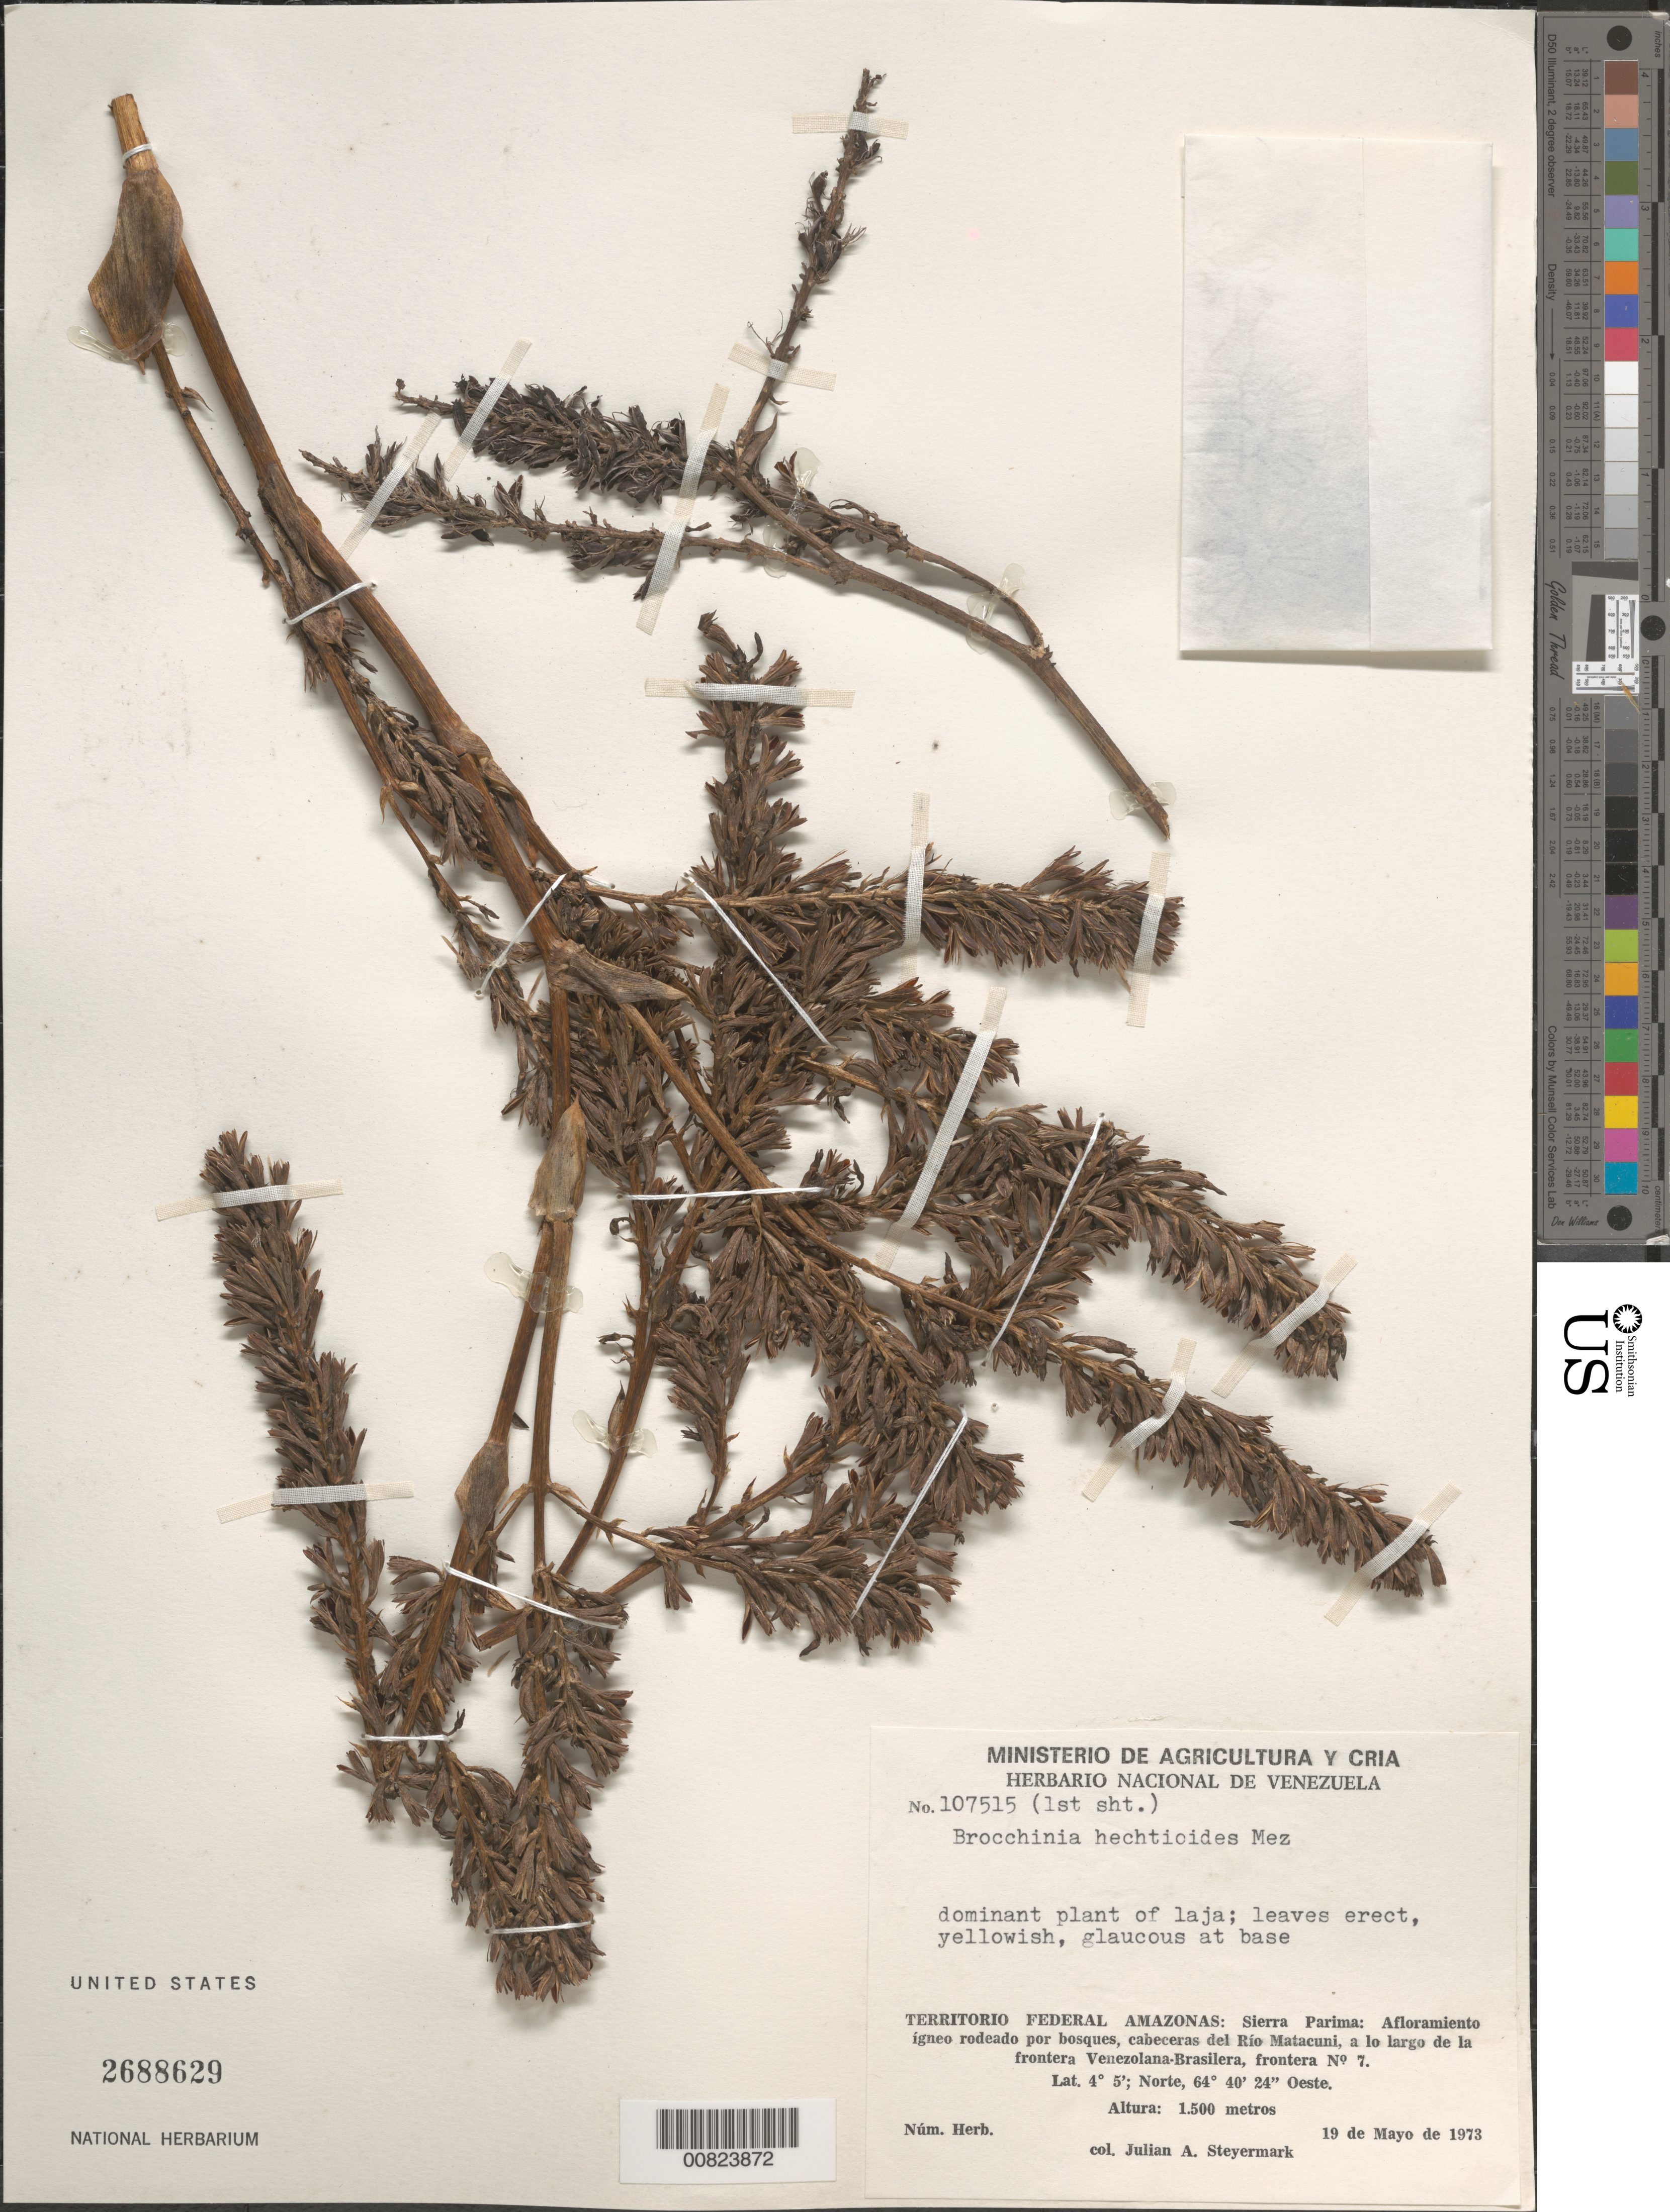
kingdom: Plantae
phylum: Tracheophyta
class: Liliopsida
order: Poales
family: Bromeliaceae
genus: Brocchinia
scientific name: Brocchinia hechtioides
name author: Mez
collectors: J. Steyermark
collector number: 107515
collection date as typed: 19-May-73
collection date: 1973-05-19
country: Venezuela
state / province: Amazonas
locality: Sierra Parima; cabecercas del Río Matacuni, along the border of Venezuela and Brasil. Frontera No. 7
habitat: Afloramiento igneo rodeado por bosques,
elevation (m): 1500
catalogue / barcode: US 2688629